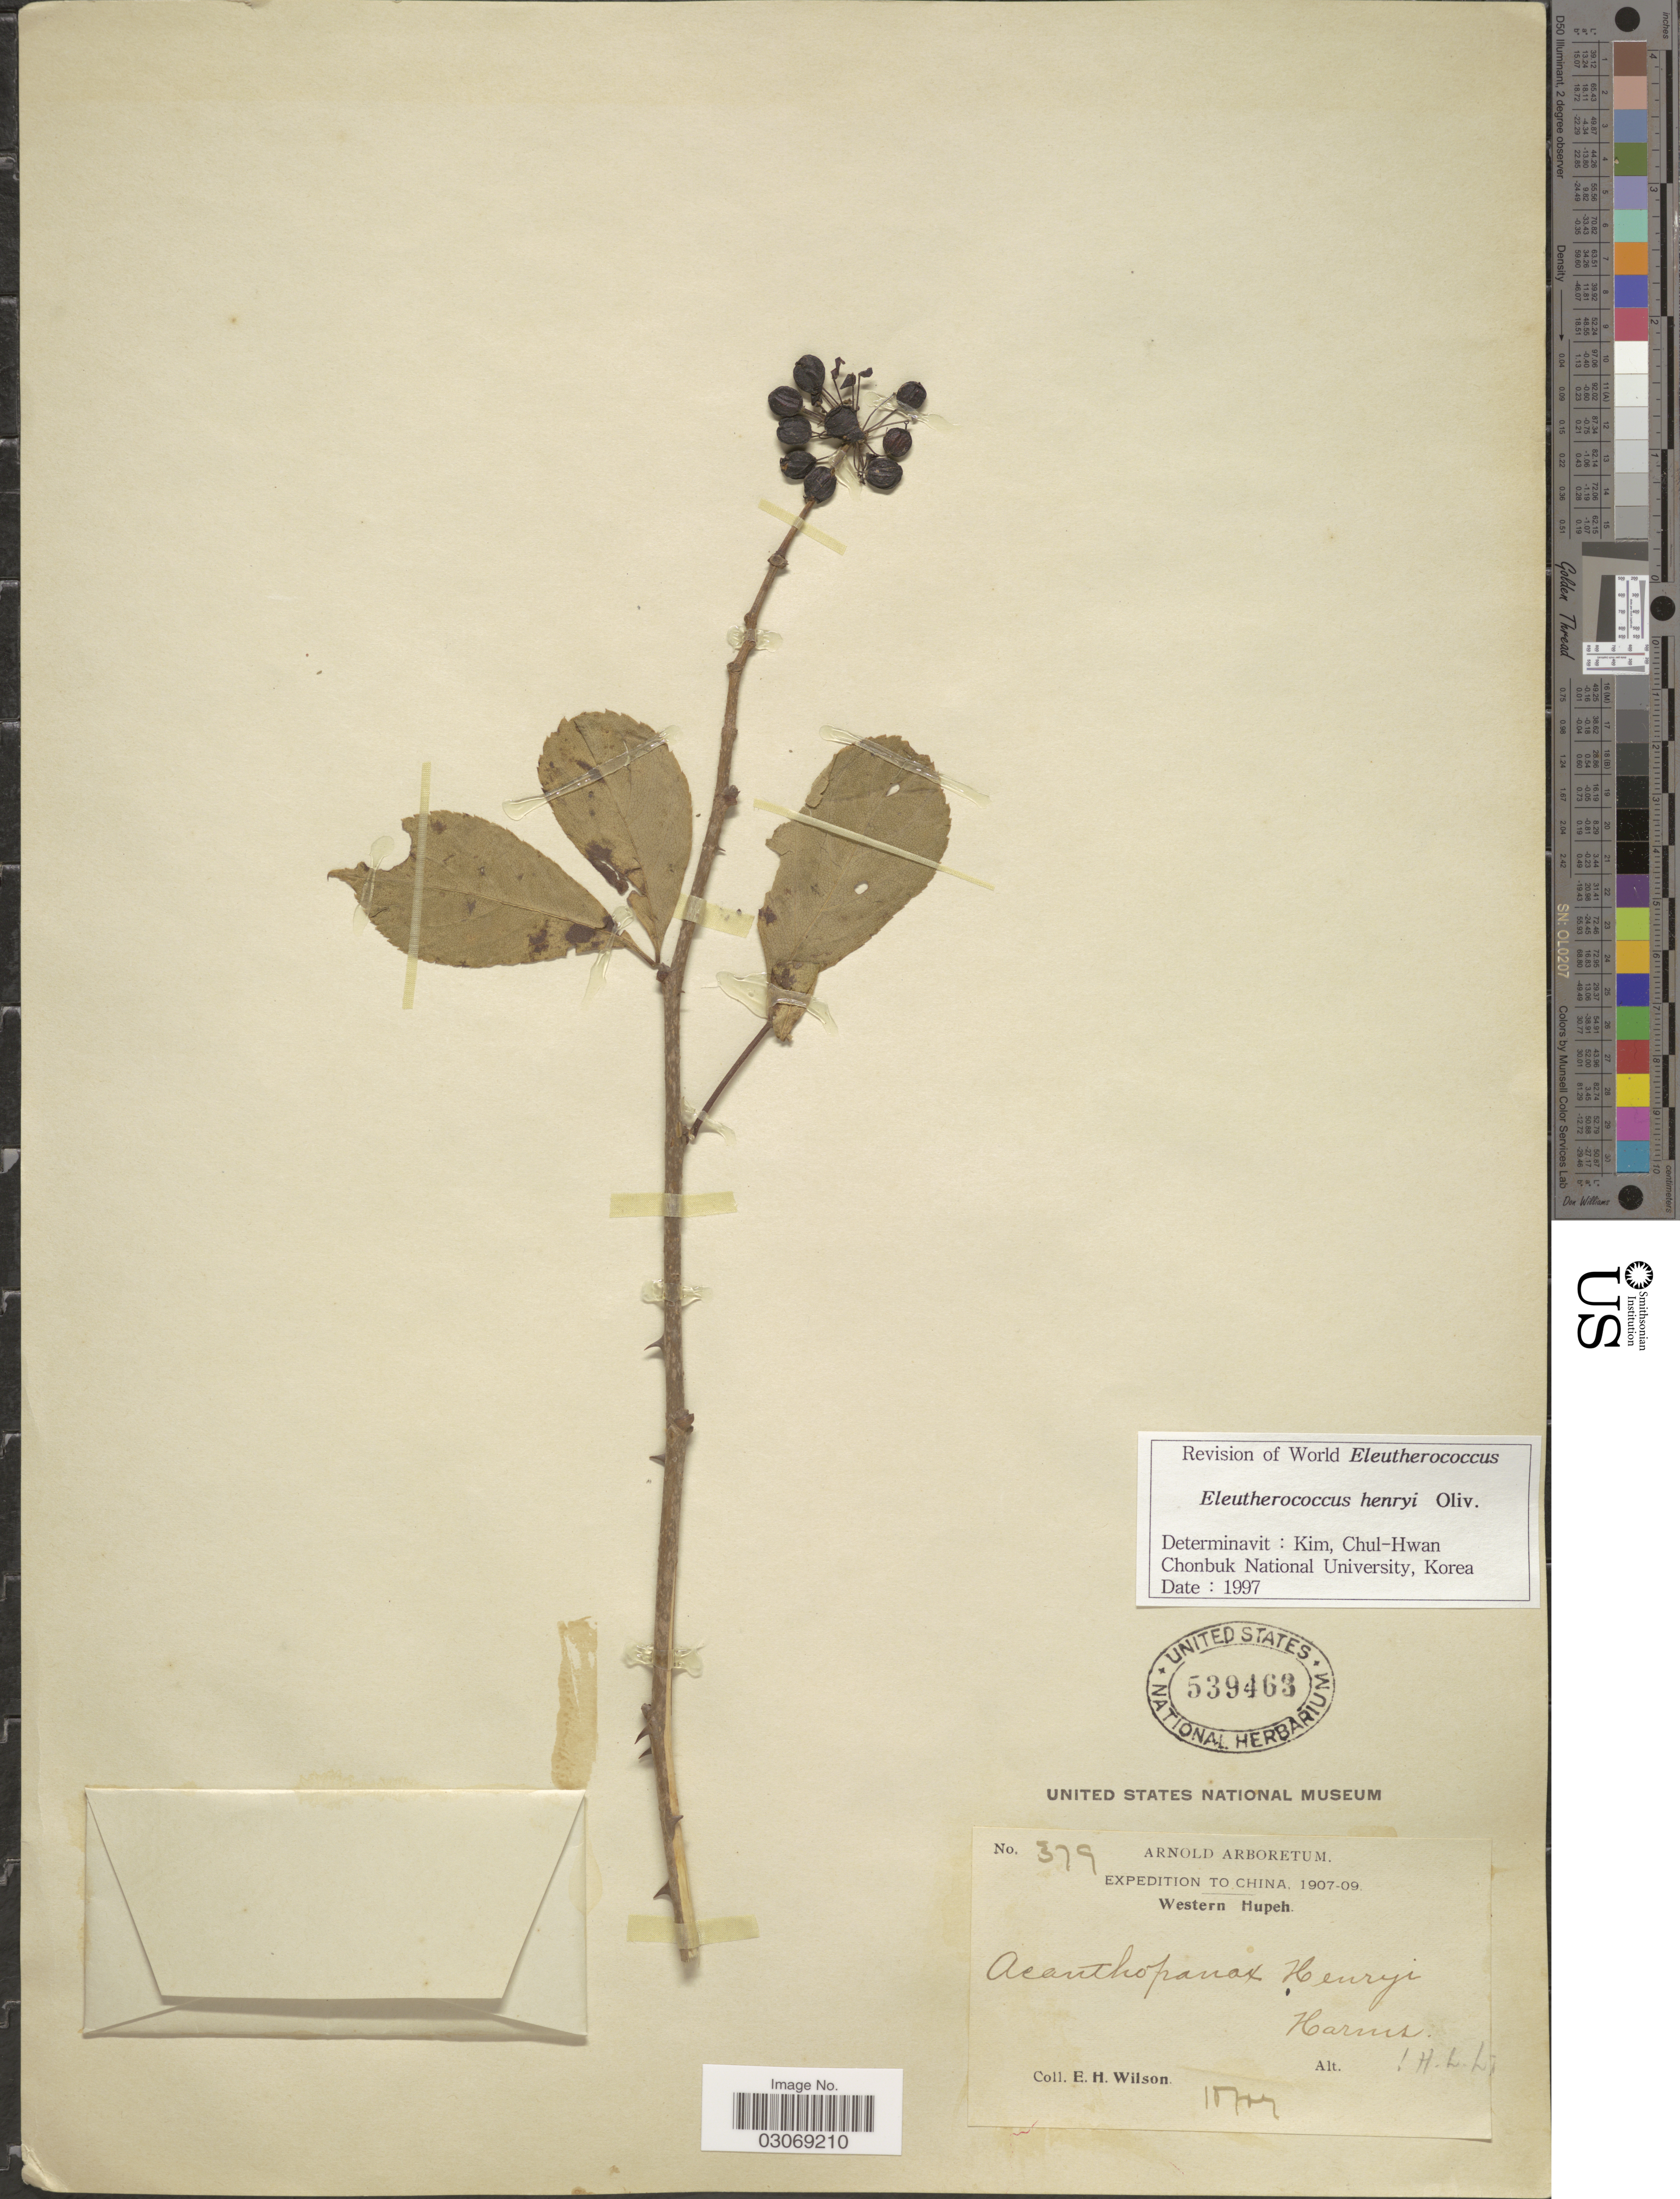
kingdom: Plantae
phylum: Tracheophyta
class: Magnoliopsida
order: Apiales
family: Araliaceae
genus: Eleutherococcus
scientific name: Eleutherococcus henryi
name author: Oliv.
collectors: E. Wilson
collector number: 379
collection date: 1909-10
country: China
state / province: Hubei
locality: Western Hupeh.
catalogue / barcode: US 539463